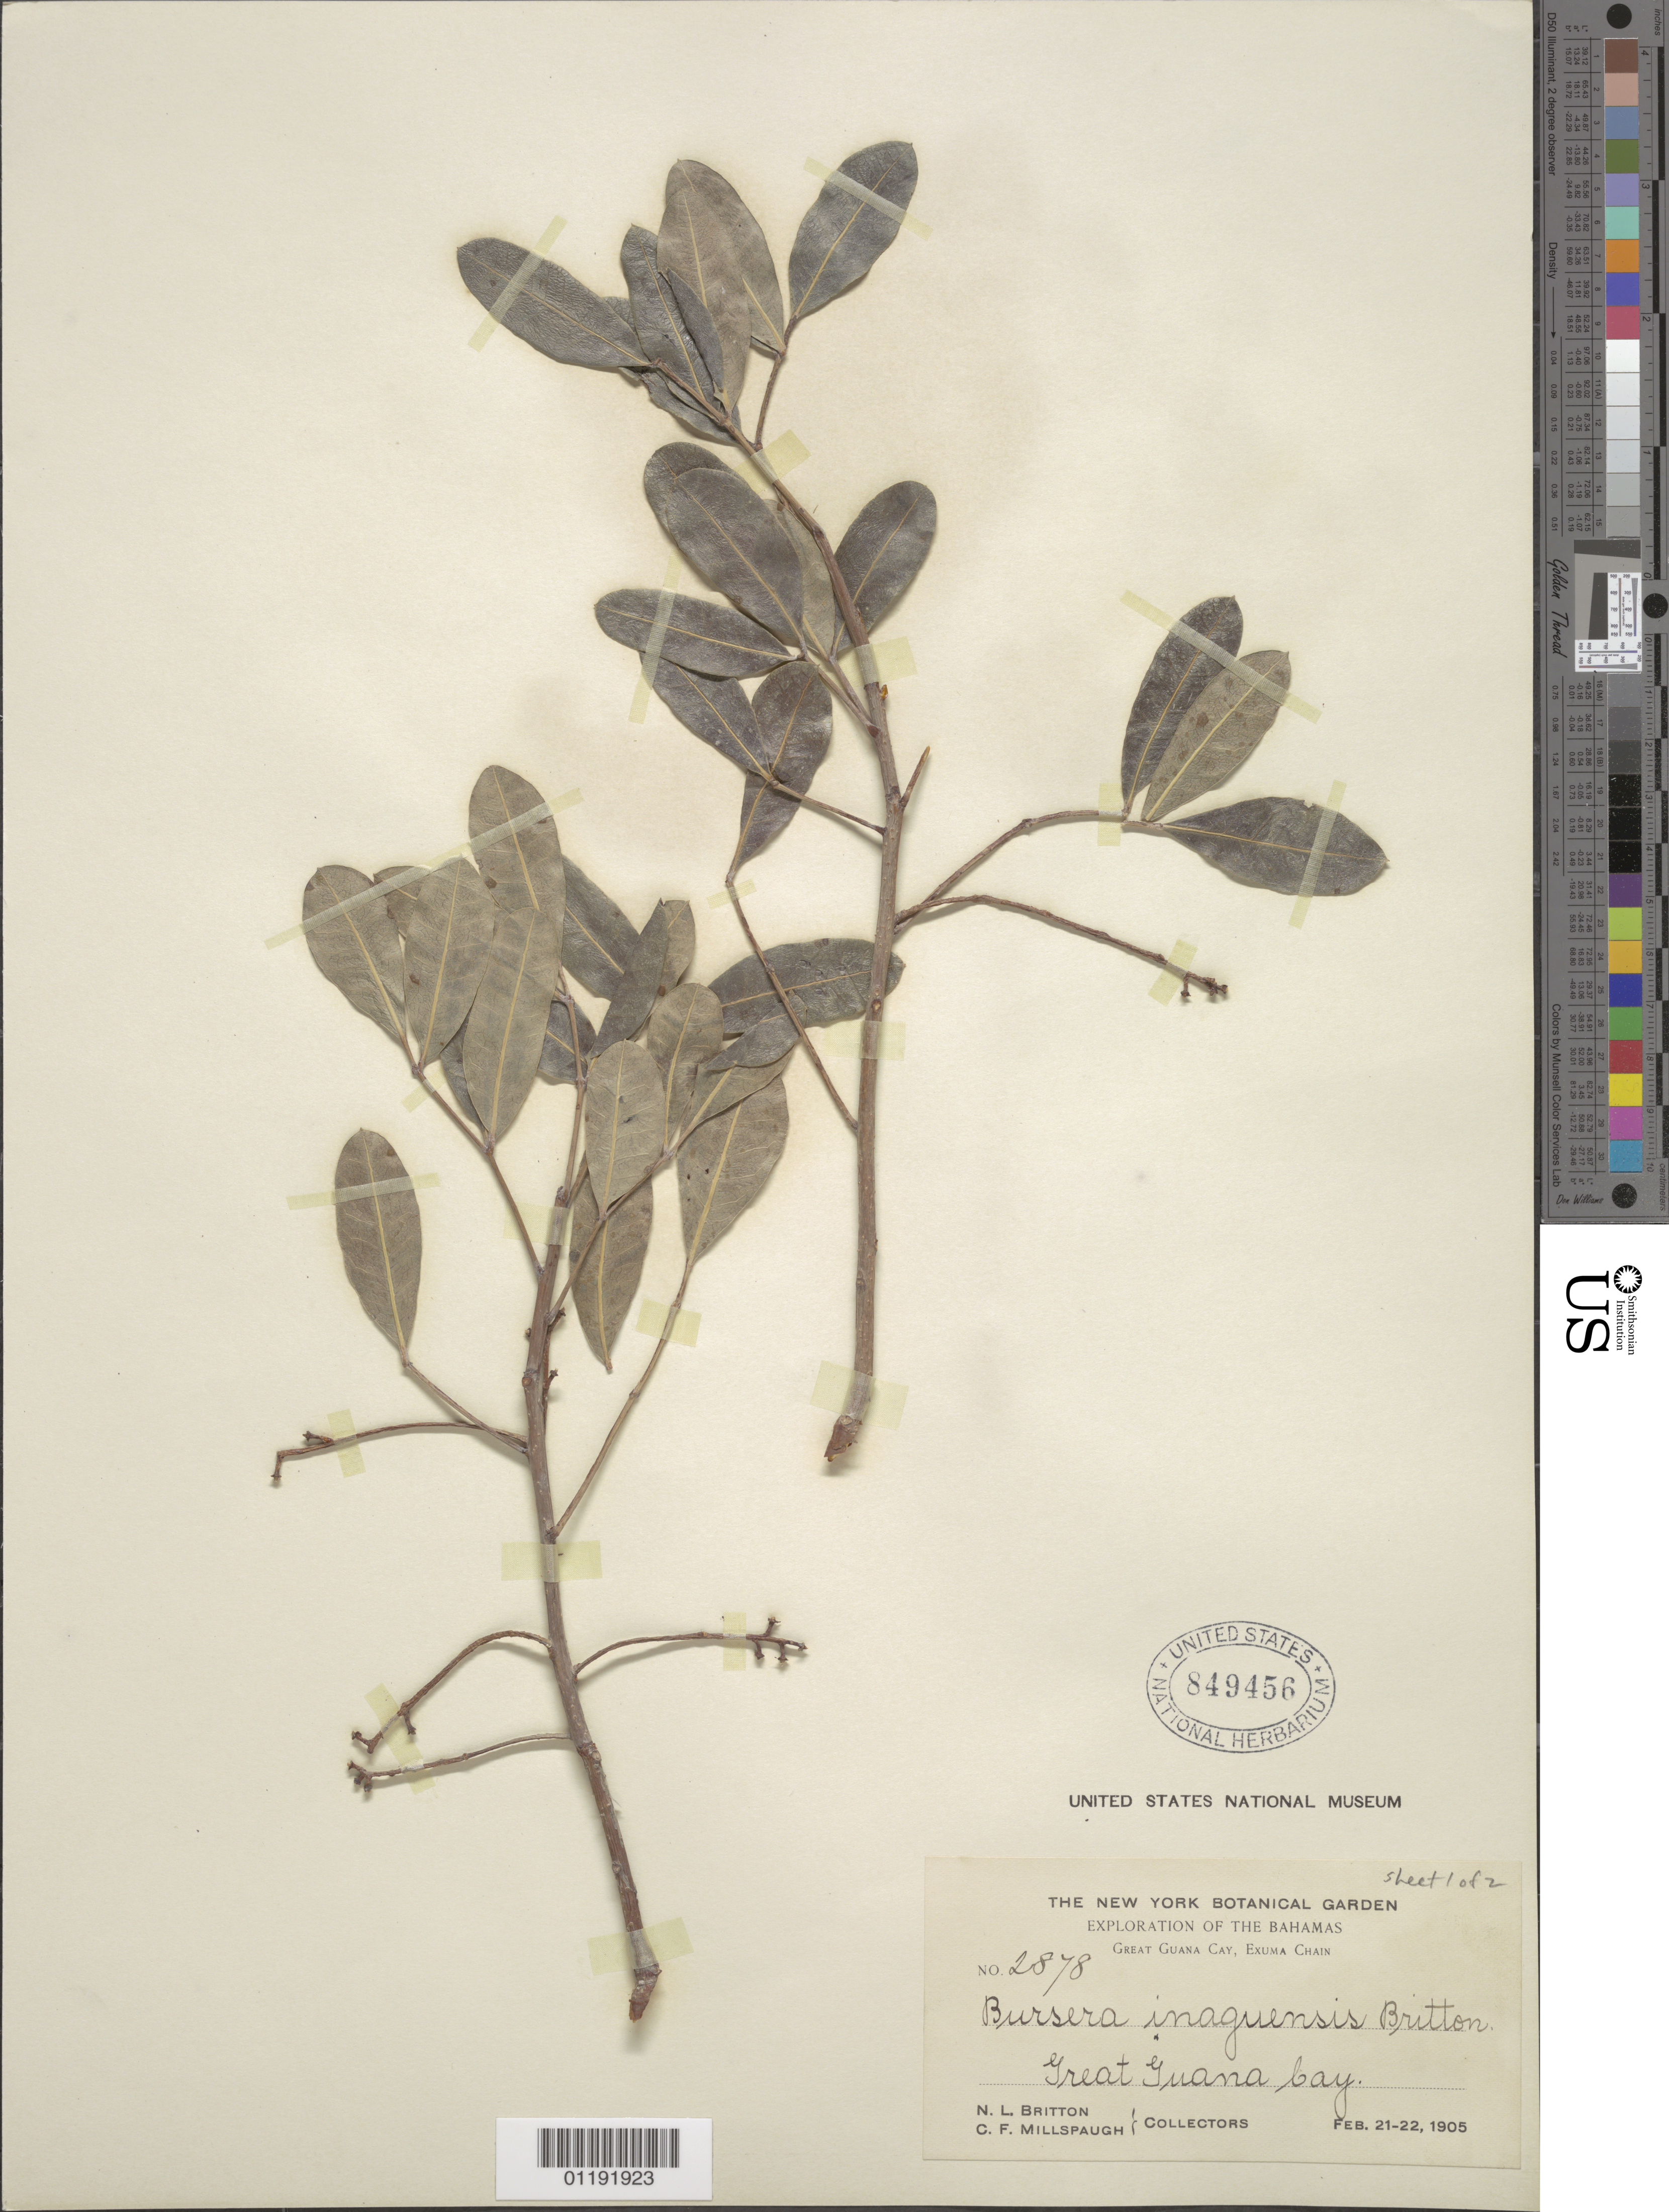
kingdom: Plantae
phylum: Tracheophyta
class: Magnoliopsida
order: Sapindales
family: Burseraceae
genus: Bursera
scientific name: Bursera inaguensis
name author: Britton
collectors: N. Britton & C. F. Millspaugh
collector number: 2878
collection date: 1905-02-21/1905-02-22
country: Bahamas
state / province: Great Guana Cay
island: Great Guana Cay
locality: Great Guana Bay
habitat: Bay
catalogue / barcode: US 849456